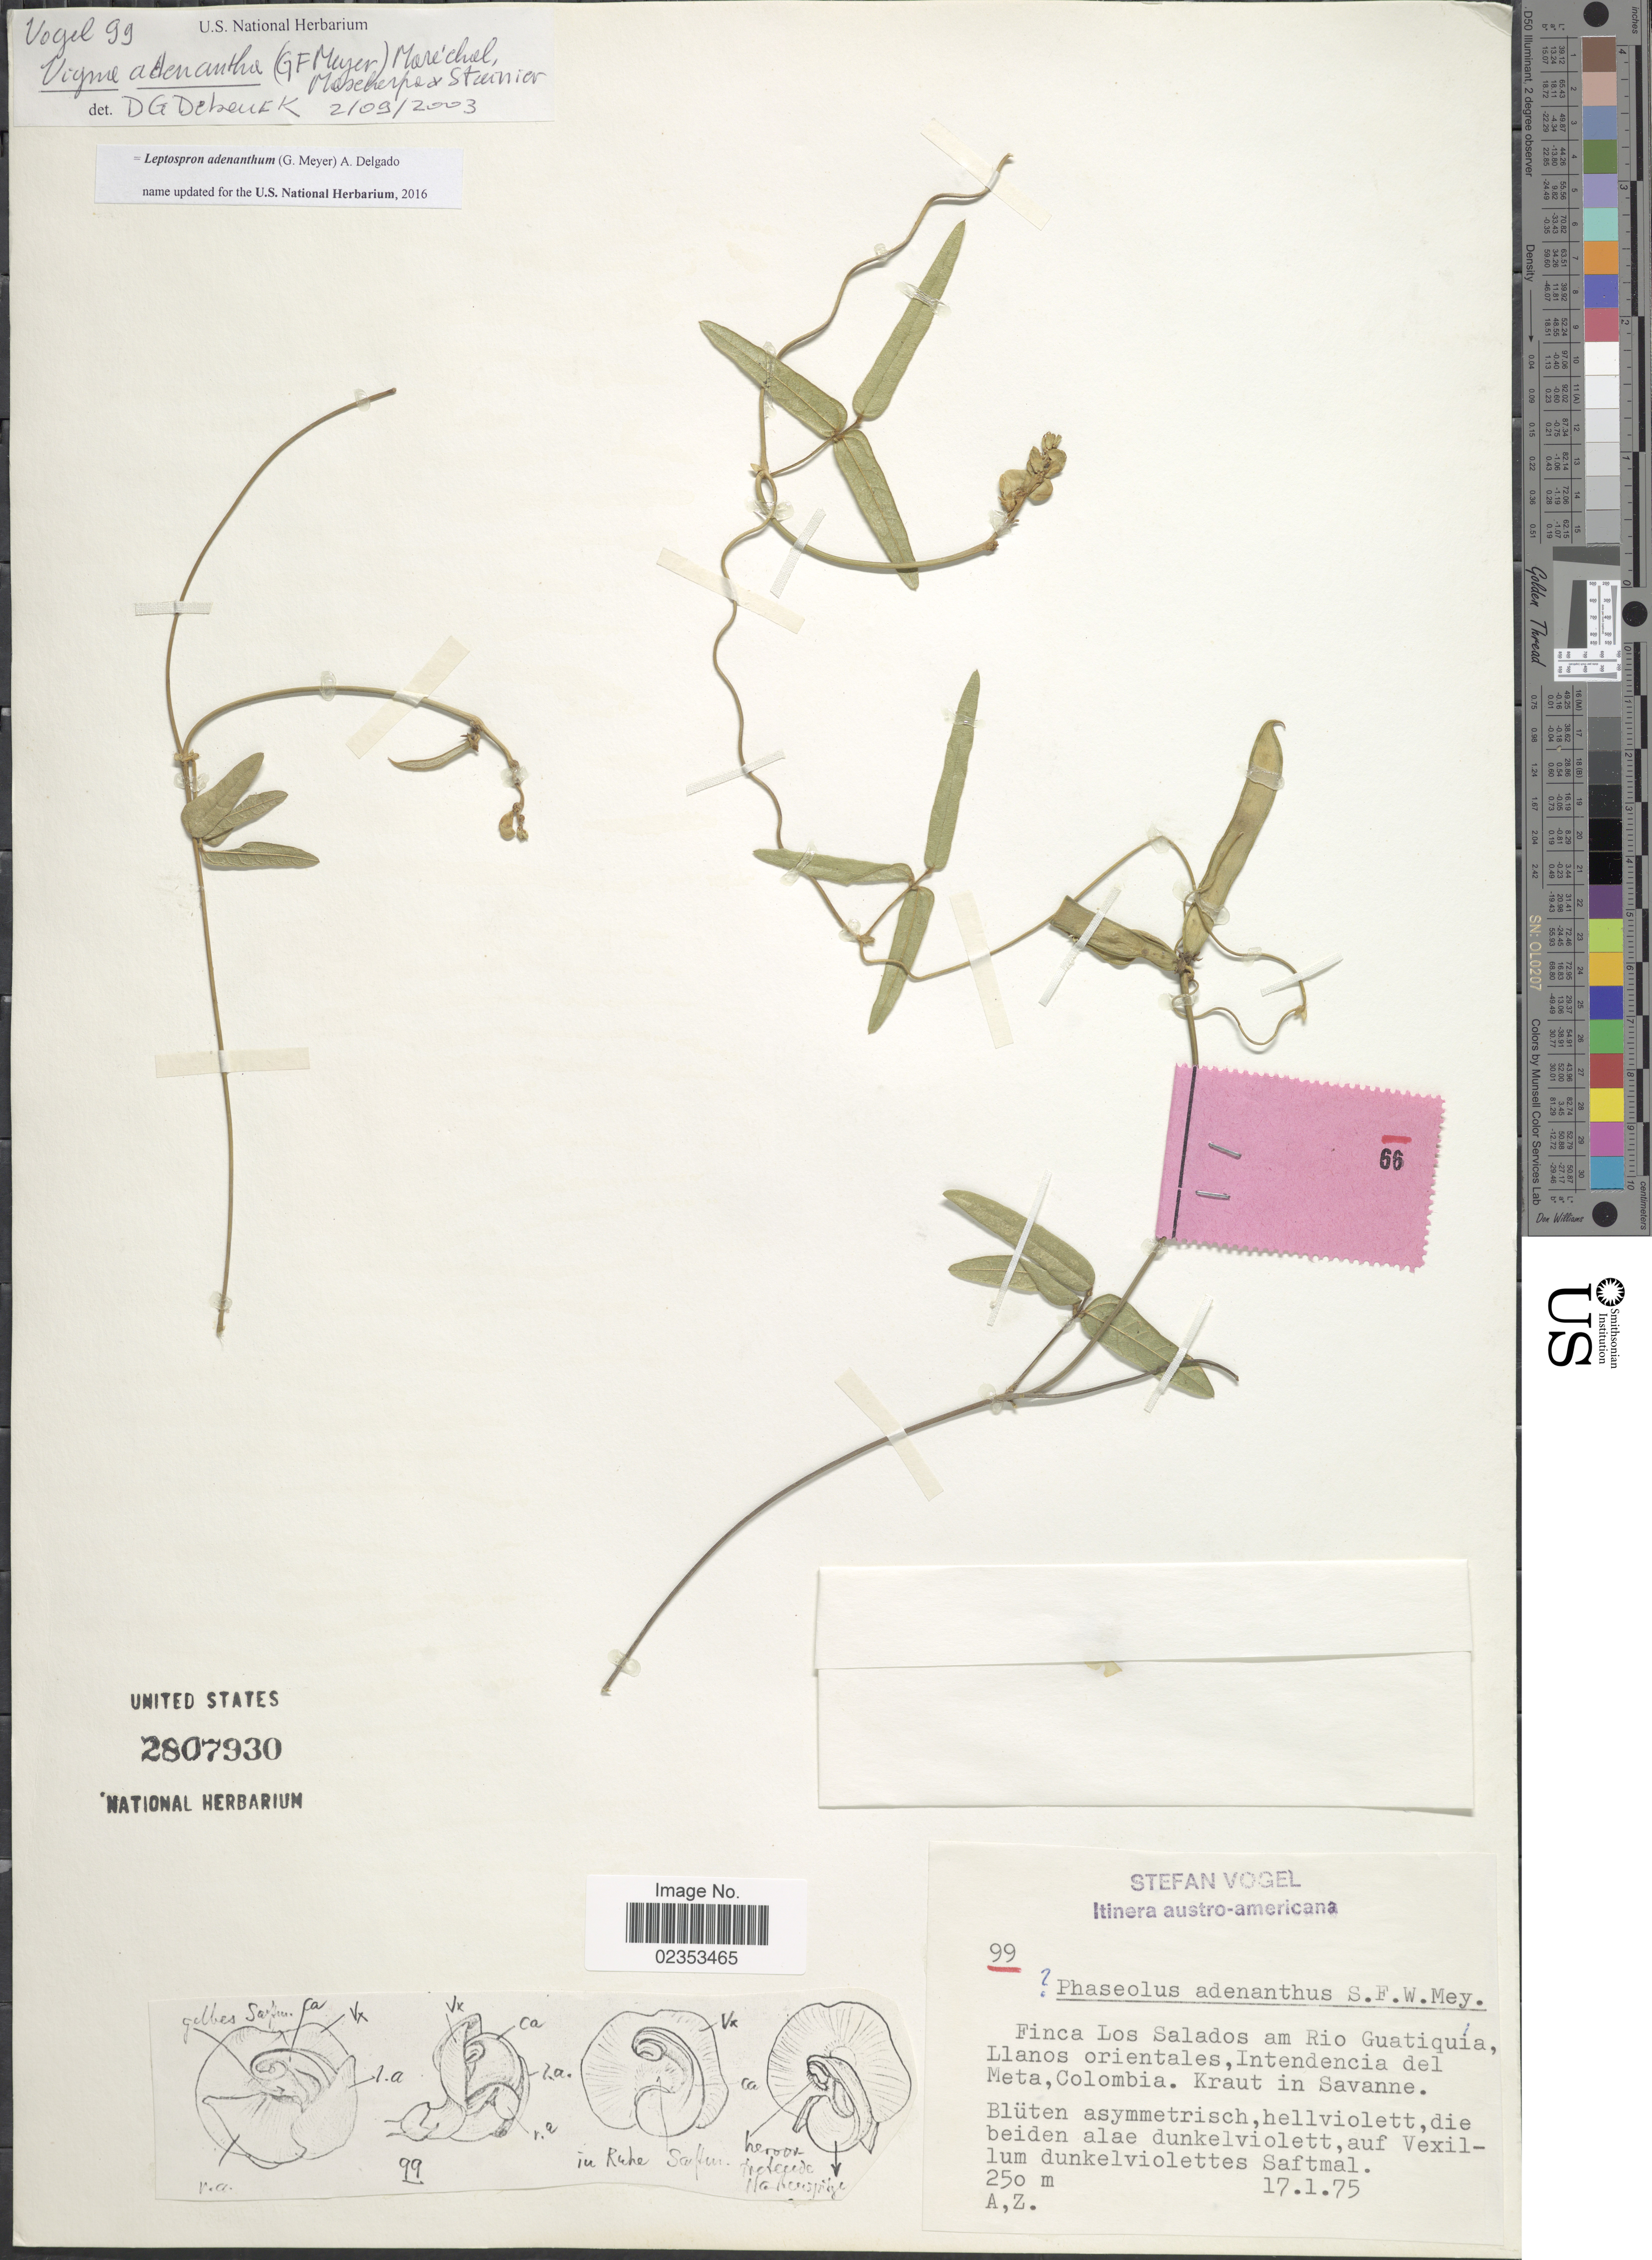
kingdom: Plantae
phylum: Tracheophyta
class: Magnoliopsida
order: Fabales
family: Fabaceae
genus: Leptospron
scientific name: Leptospron adenanthum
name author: (G. Mey.) A. Delgado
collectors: S. Vogel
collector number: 99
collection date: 1975-01-17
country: Colombia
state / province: Meta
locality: Finca Los Salados am Rio Guatiquia, Llanos orientales, Intendencia del Meta.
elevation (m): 250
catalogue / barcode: US 2807930